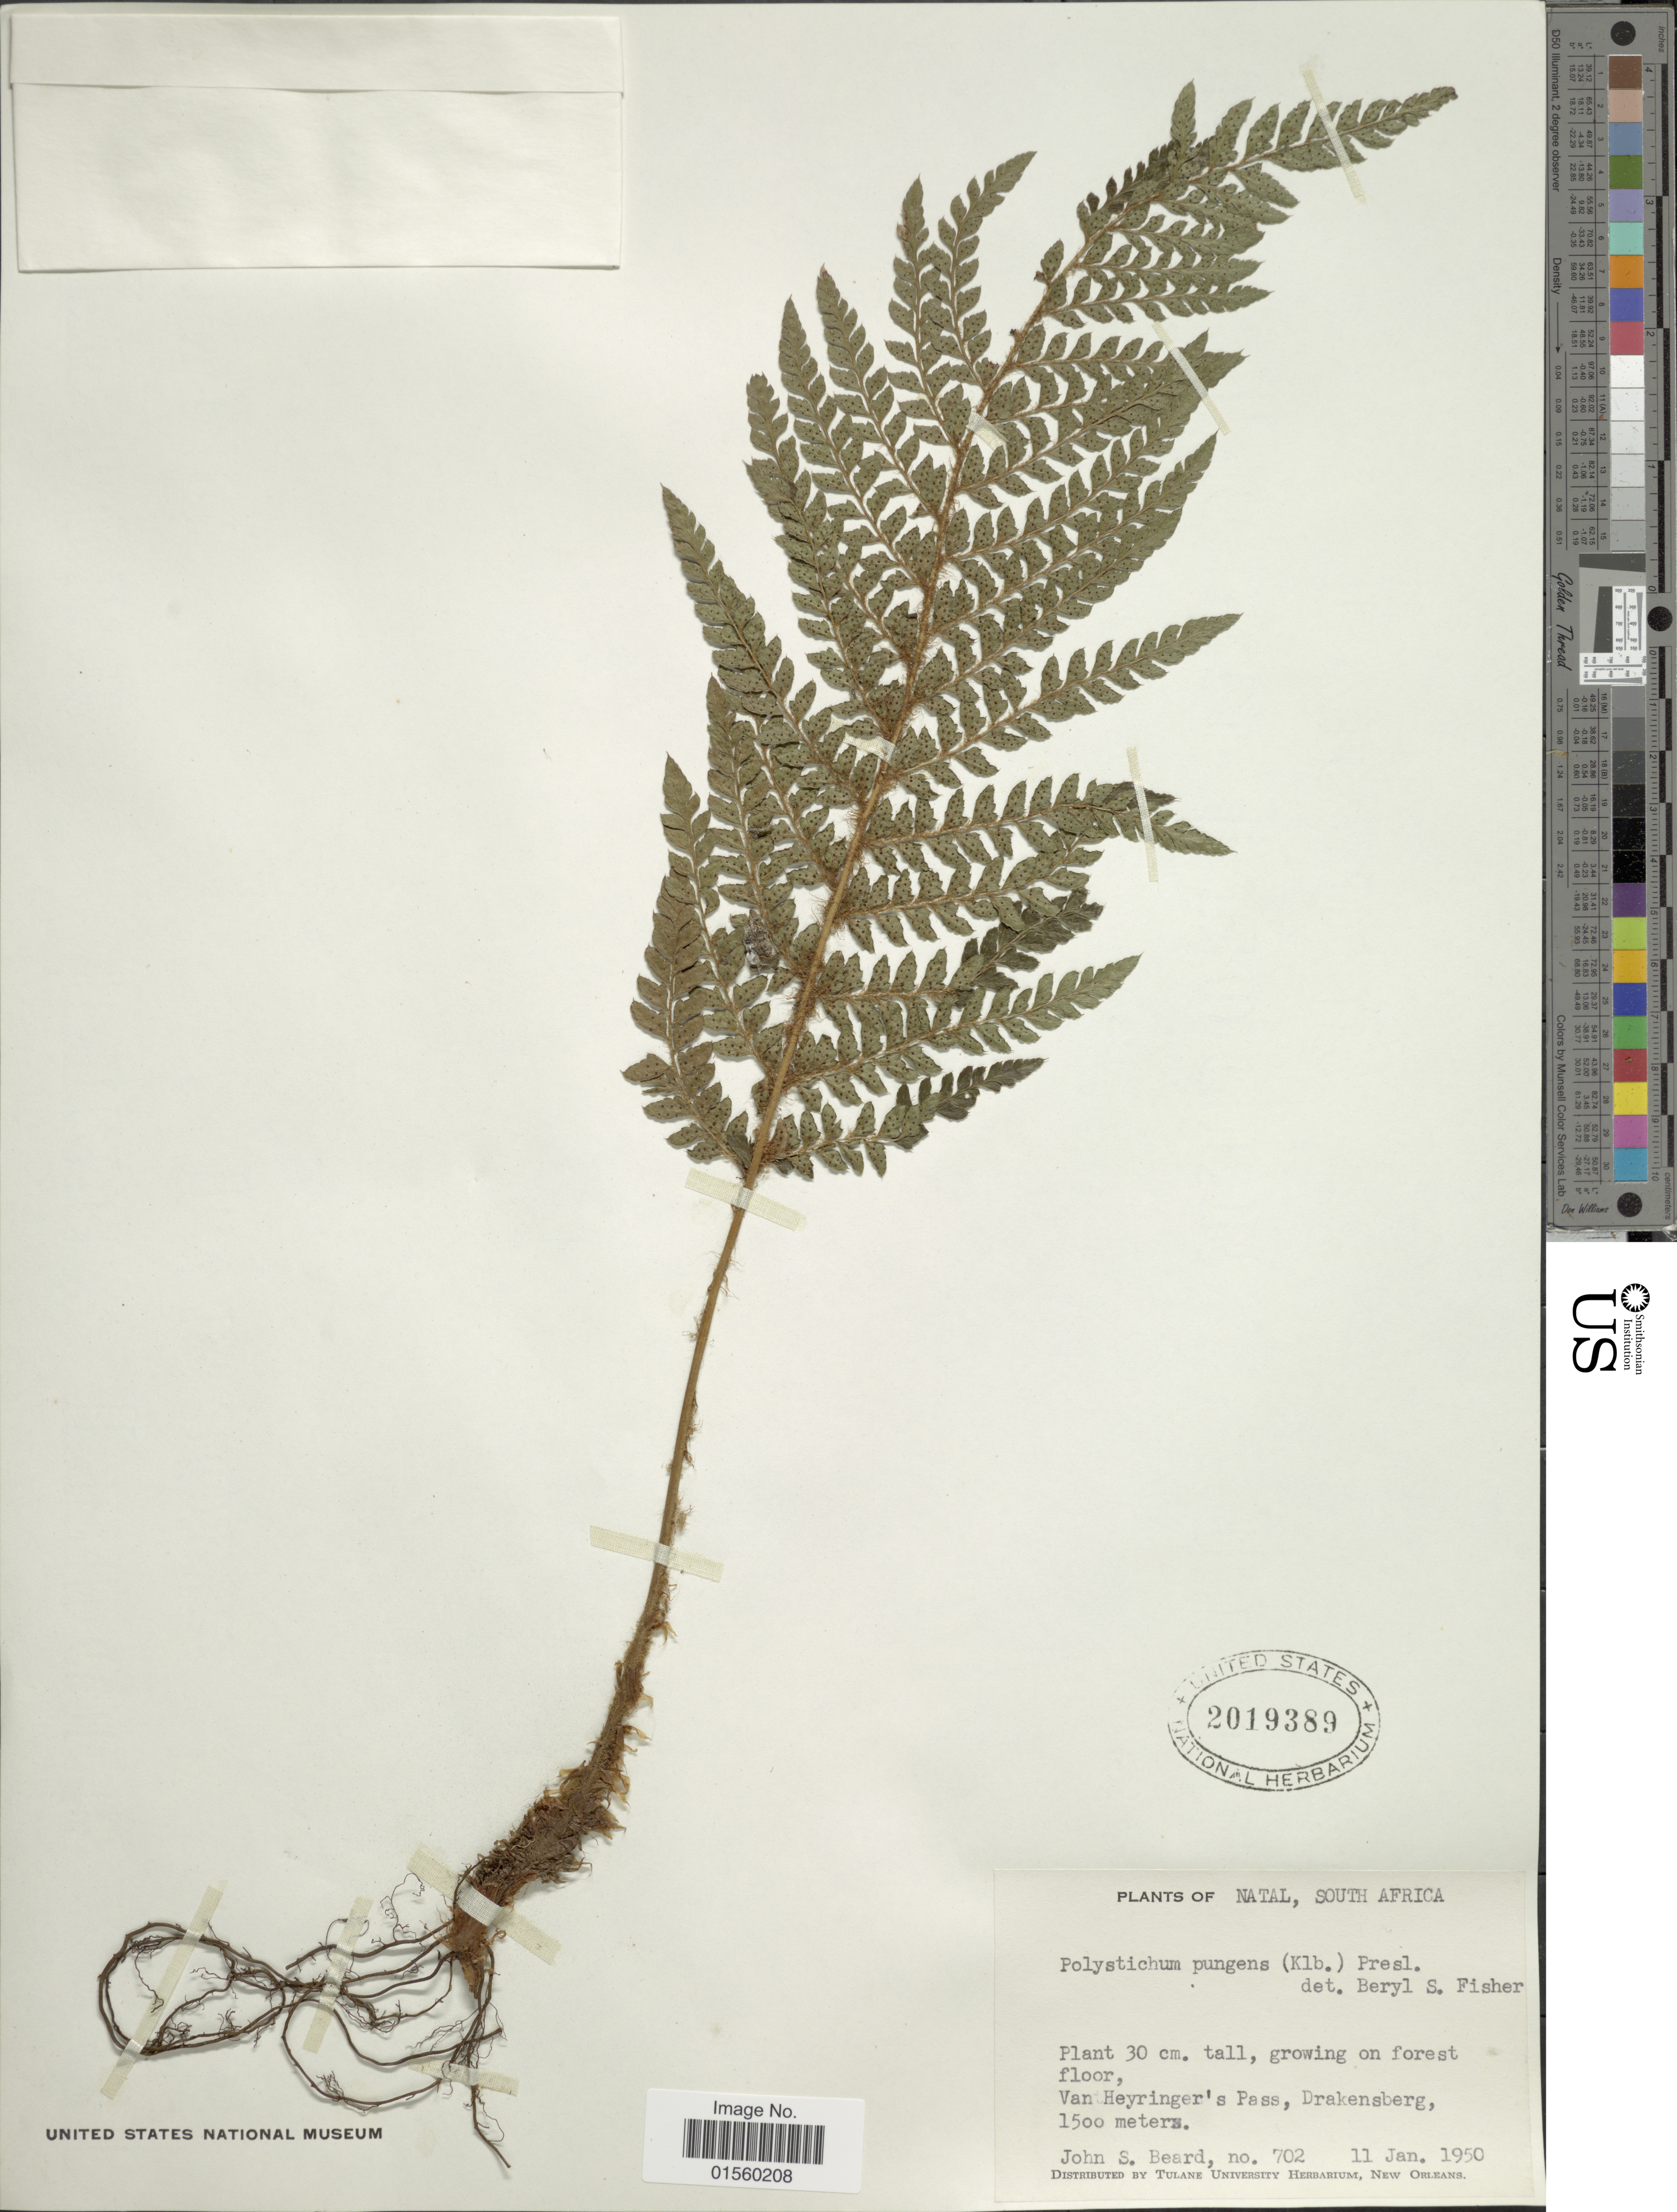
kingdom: Plantae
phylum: Tracheophyta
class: Polypodiopsida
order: Polypodiales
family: Dryopteridaceae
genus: Polystichum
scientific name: Polystichum pungens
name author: (Kaulf.) C. Presl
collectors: J. Beard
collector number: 702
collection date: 1950-01-11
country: South Africa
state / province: KwaZulu-Natal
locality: Van Heyringer's Pass, Drakensberg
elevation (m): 1500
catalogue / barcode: US 2019389